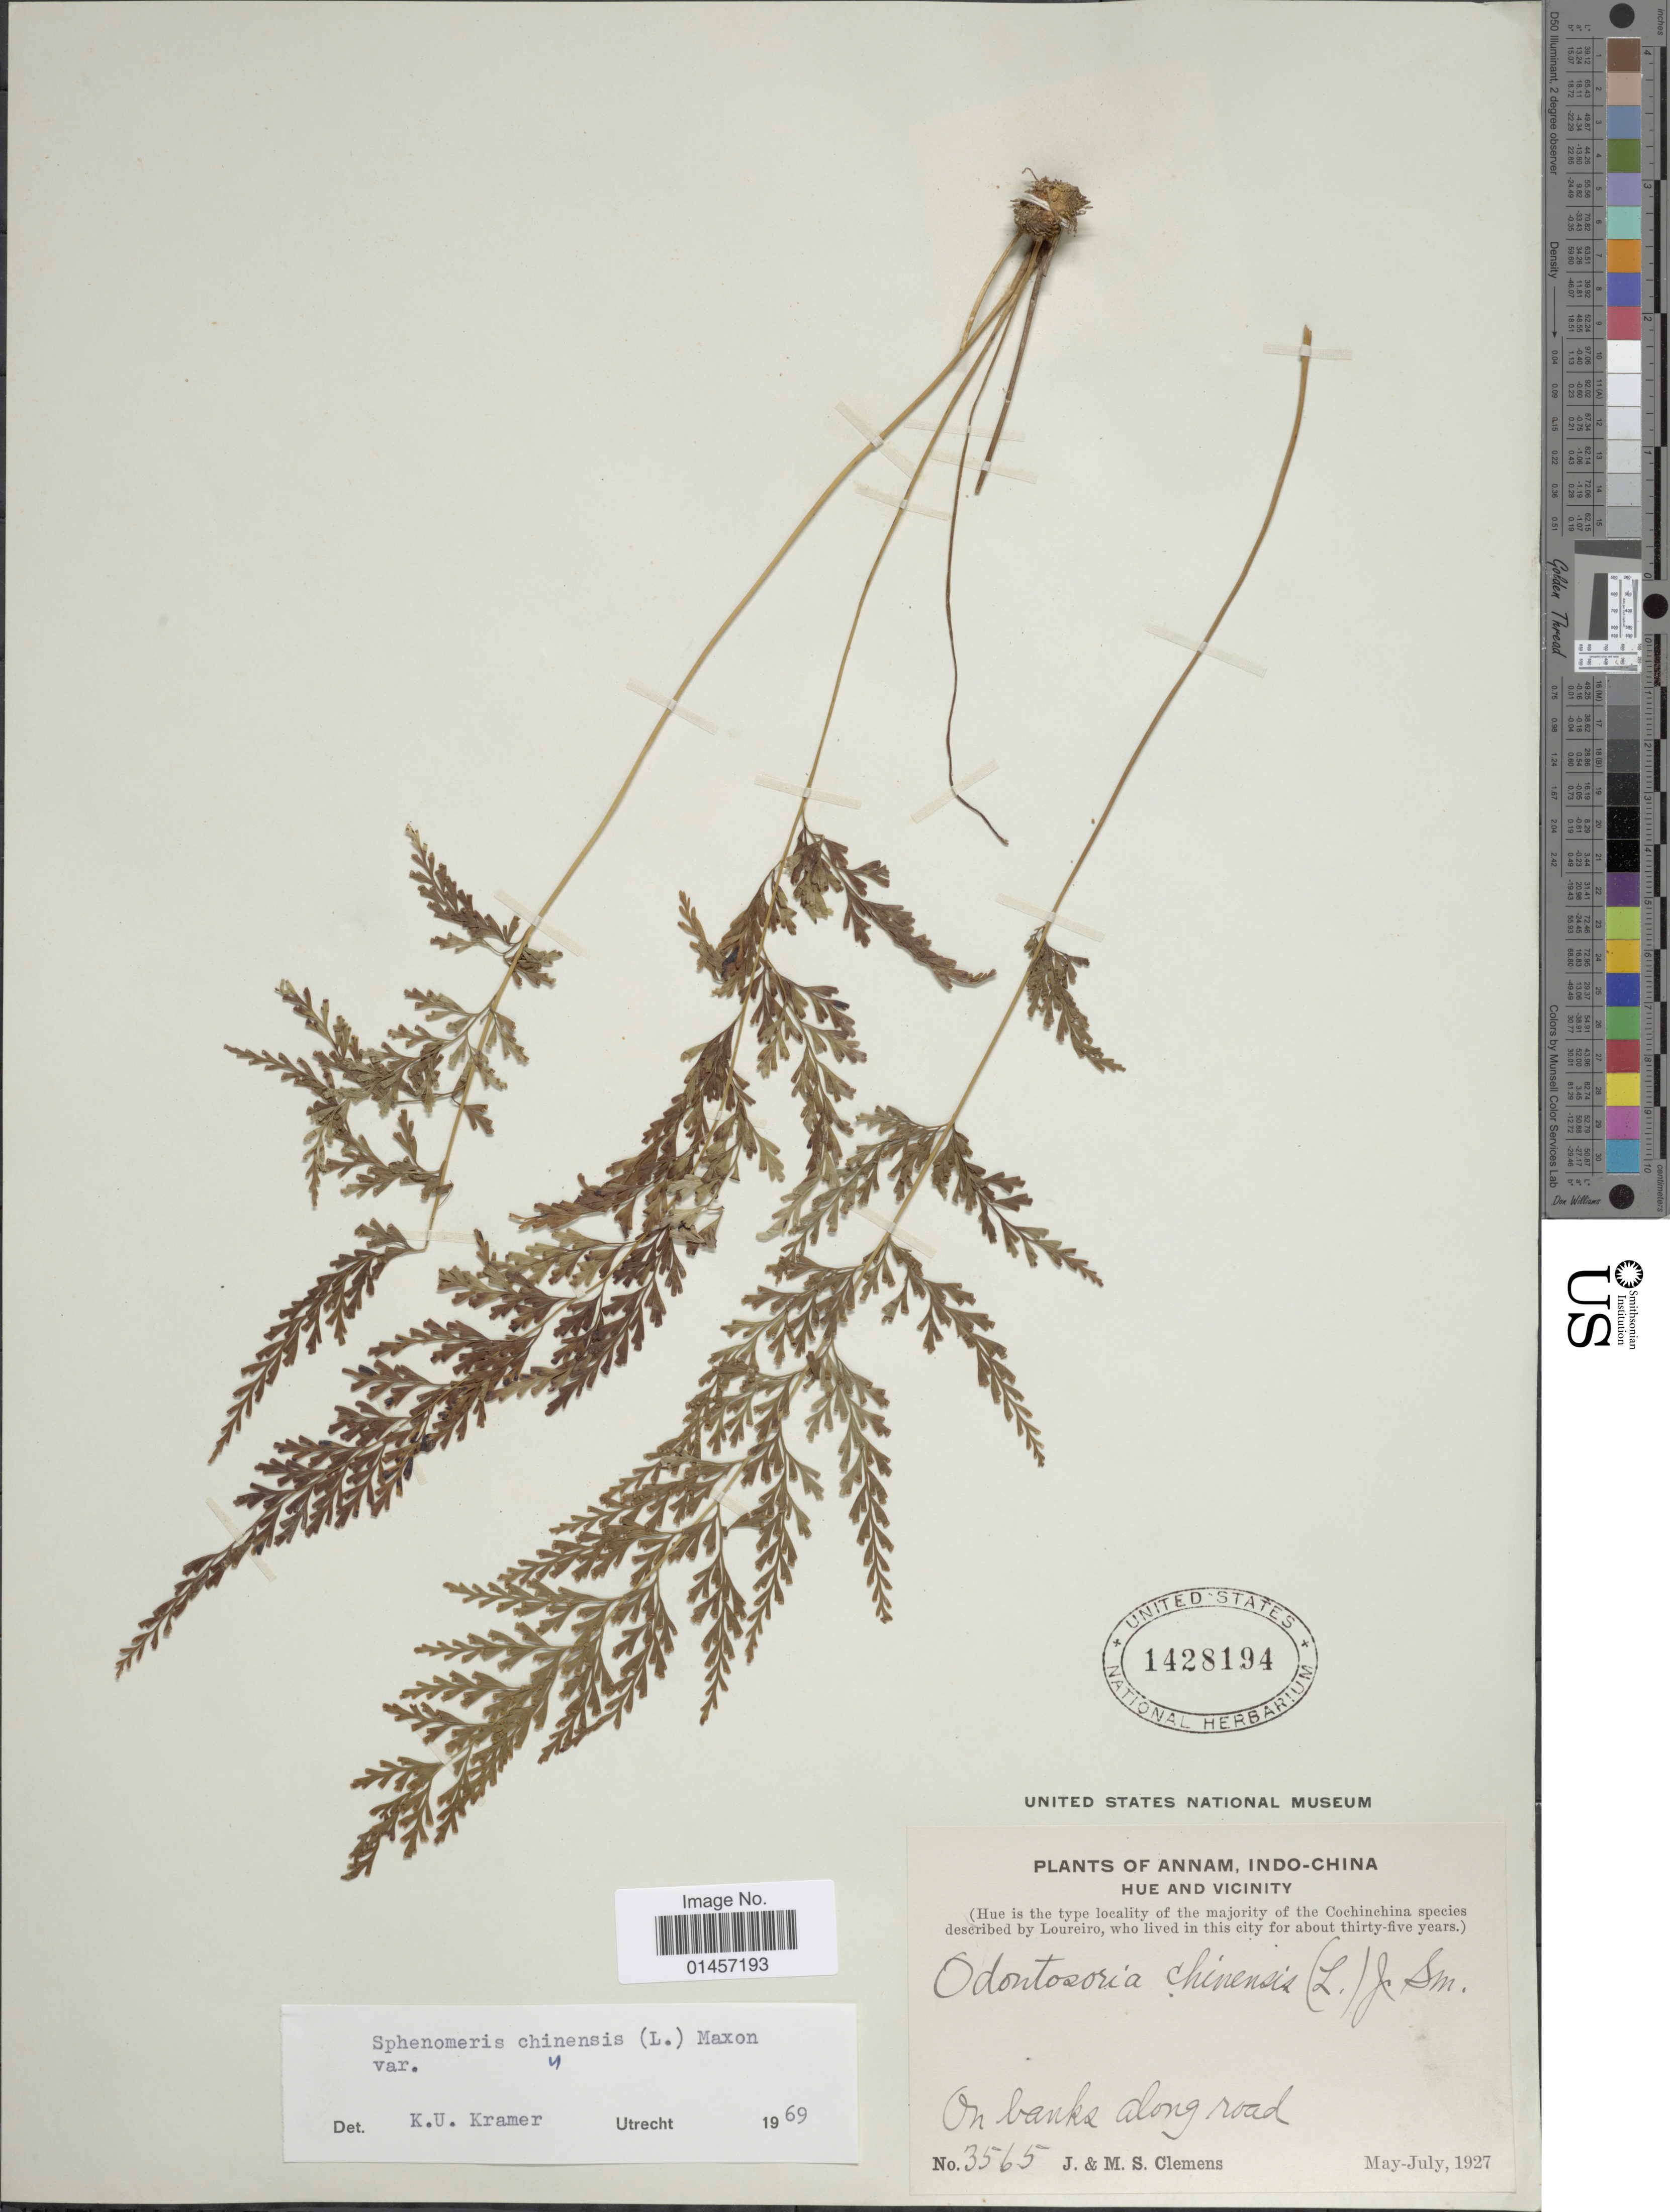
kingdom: Plantae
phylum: Tracheophyta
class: Polypodiopsida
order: Polypodiales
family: Lindsaeaceae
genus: Sphenomeris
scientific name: Sphenomeris chinensis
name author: (L.) Maxon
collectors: J. Clemens & M. S. Clemens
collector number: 3565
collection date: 1927-05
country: Vietnam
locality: Annam, Indo-China, Hue and vicinity, on banks along road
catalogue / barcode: US 1428194